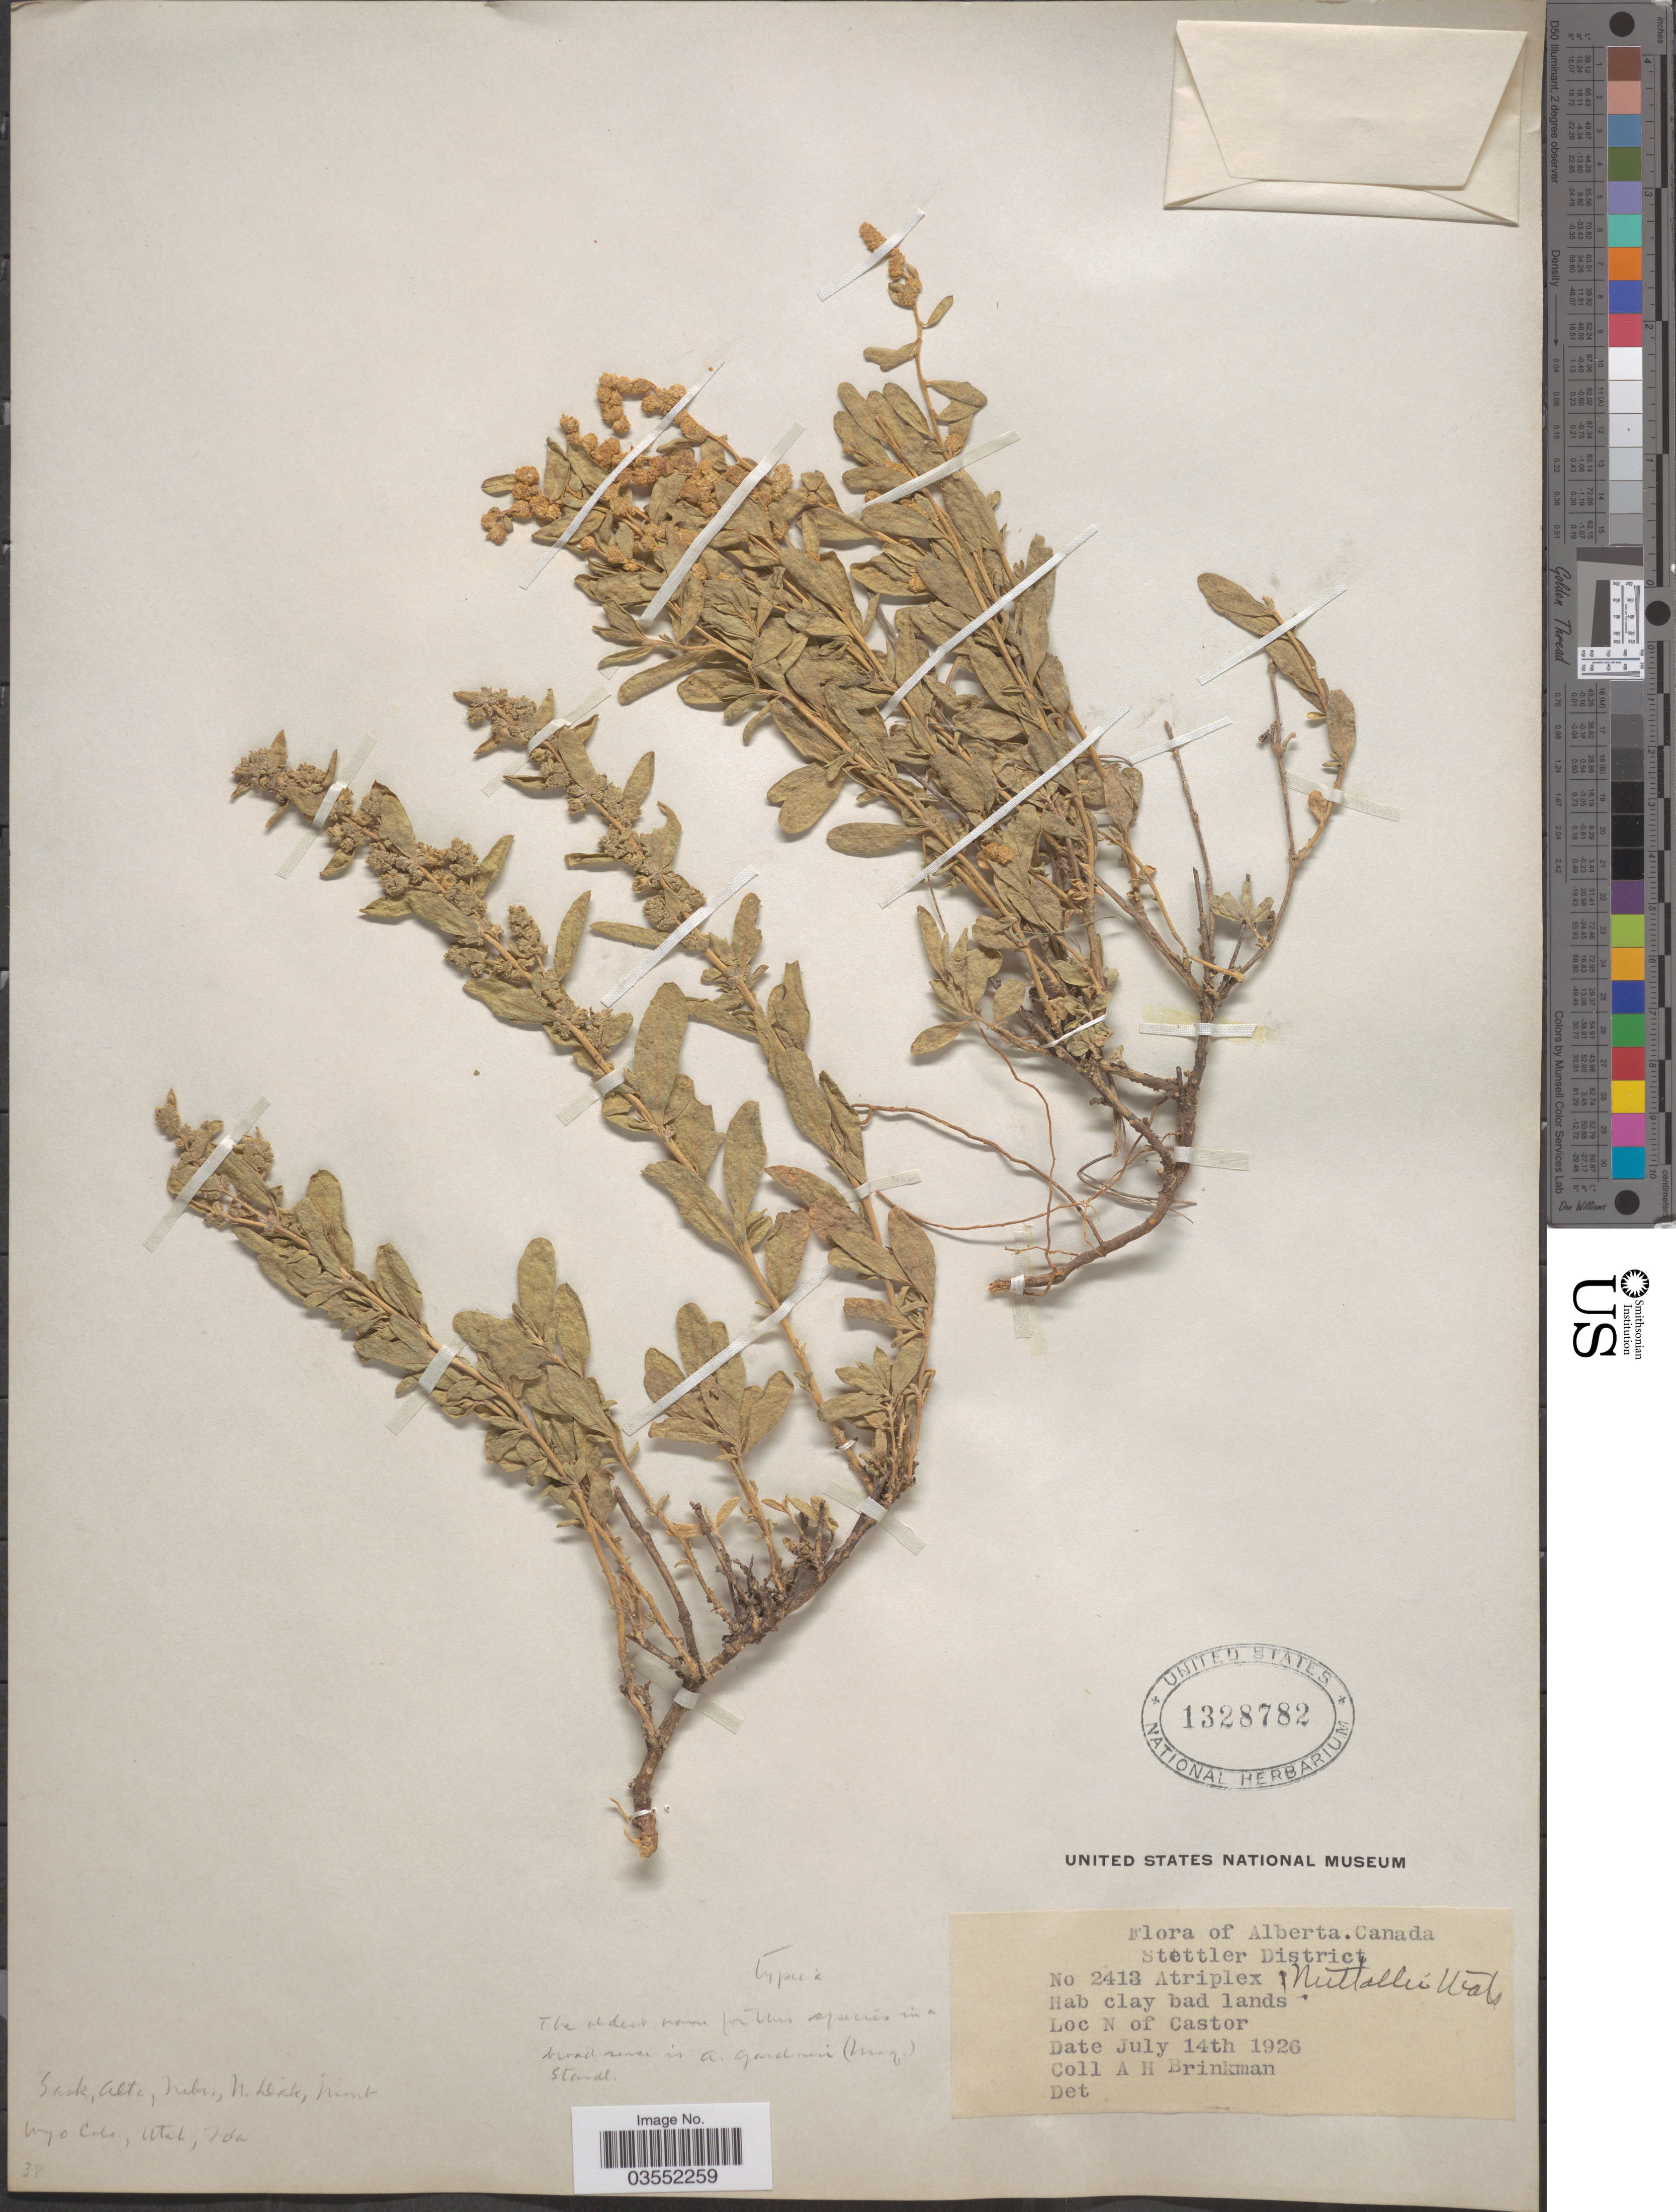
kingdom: Plantae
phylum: Tracheophyta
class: Magnoliopsida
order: Caryophyllales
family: Amaranthaceae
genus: Atriplex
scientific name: Atriplex nuttallii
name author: S. Watson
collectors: A. Brinkman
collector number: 2413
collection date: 1926-07-14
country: Canada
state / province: Alberta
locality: Stettler District. N of Castor.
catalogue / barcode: US 1328782